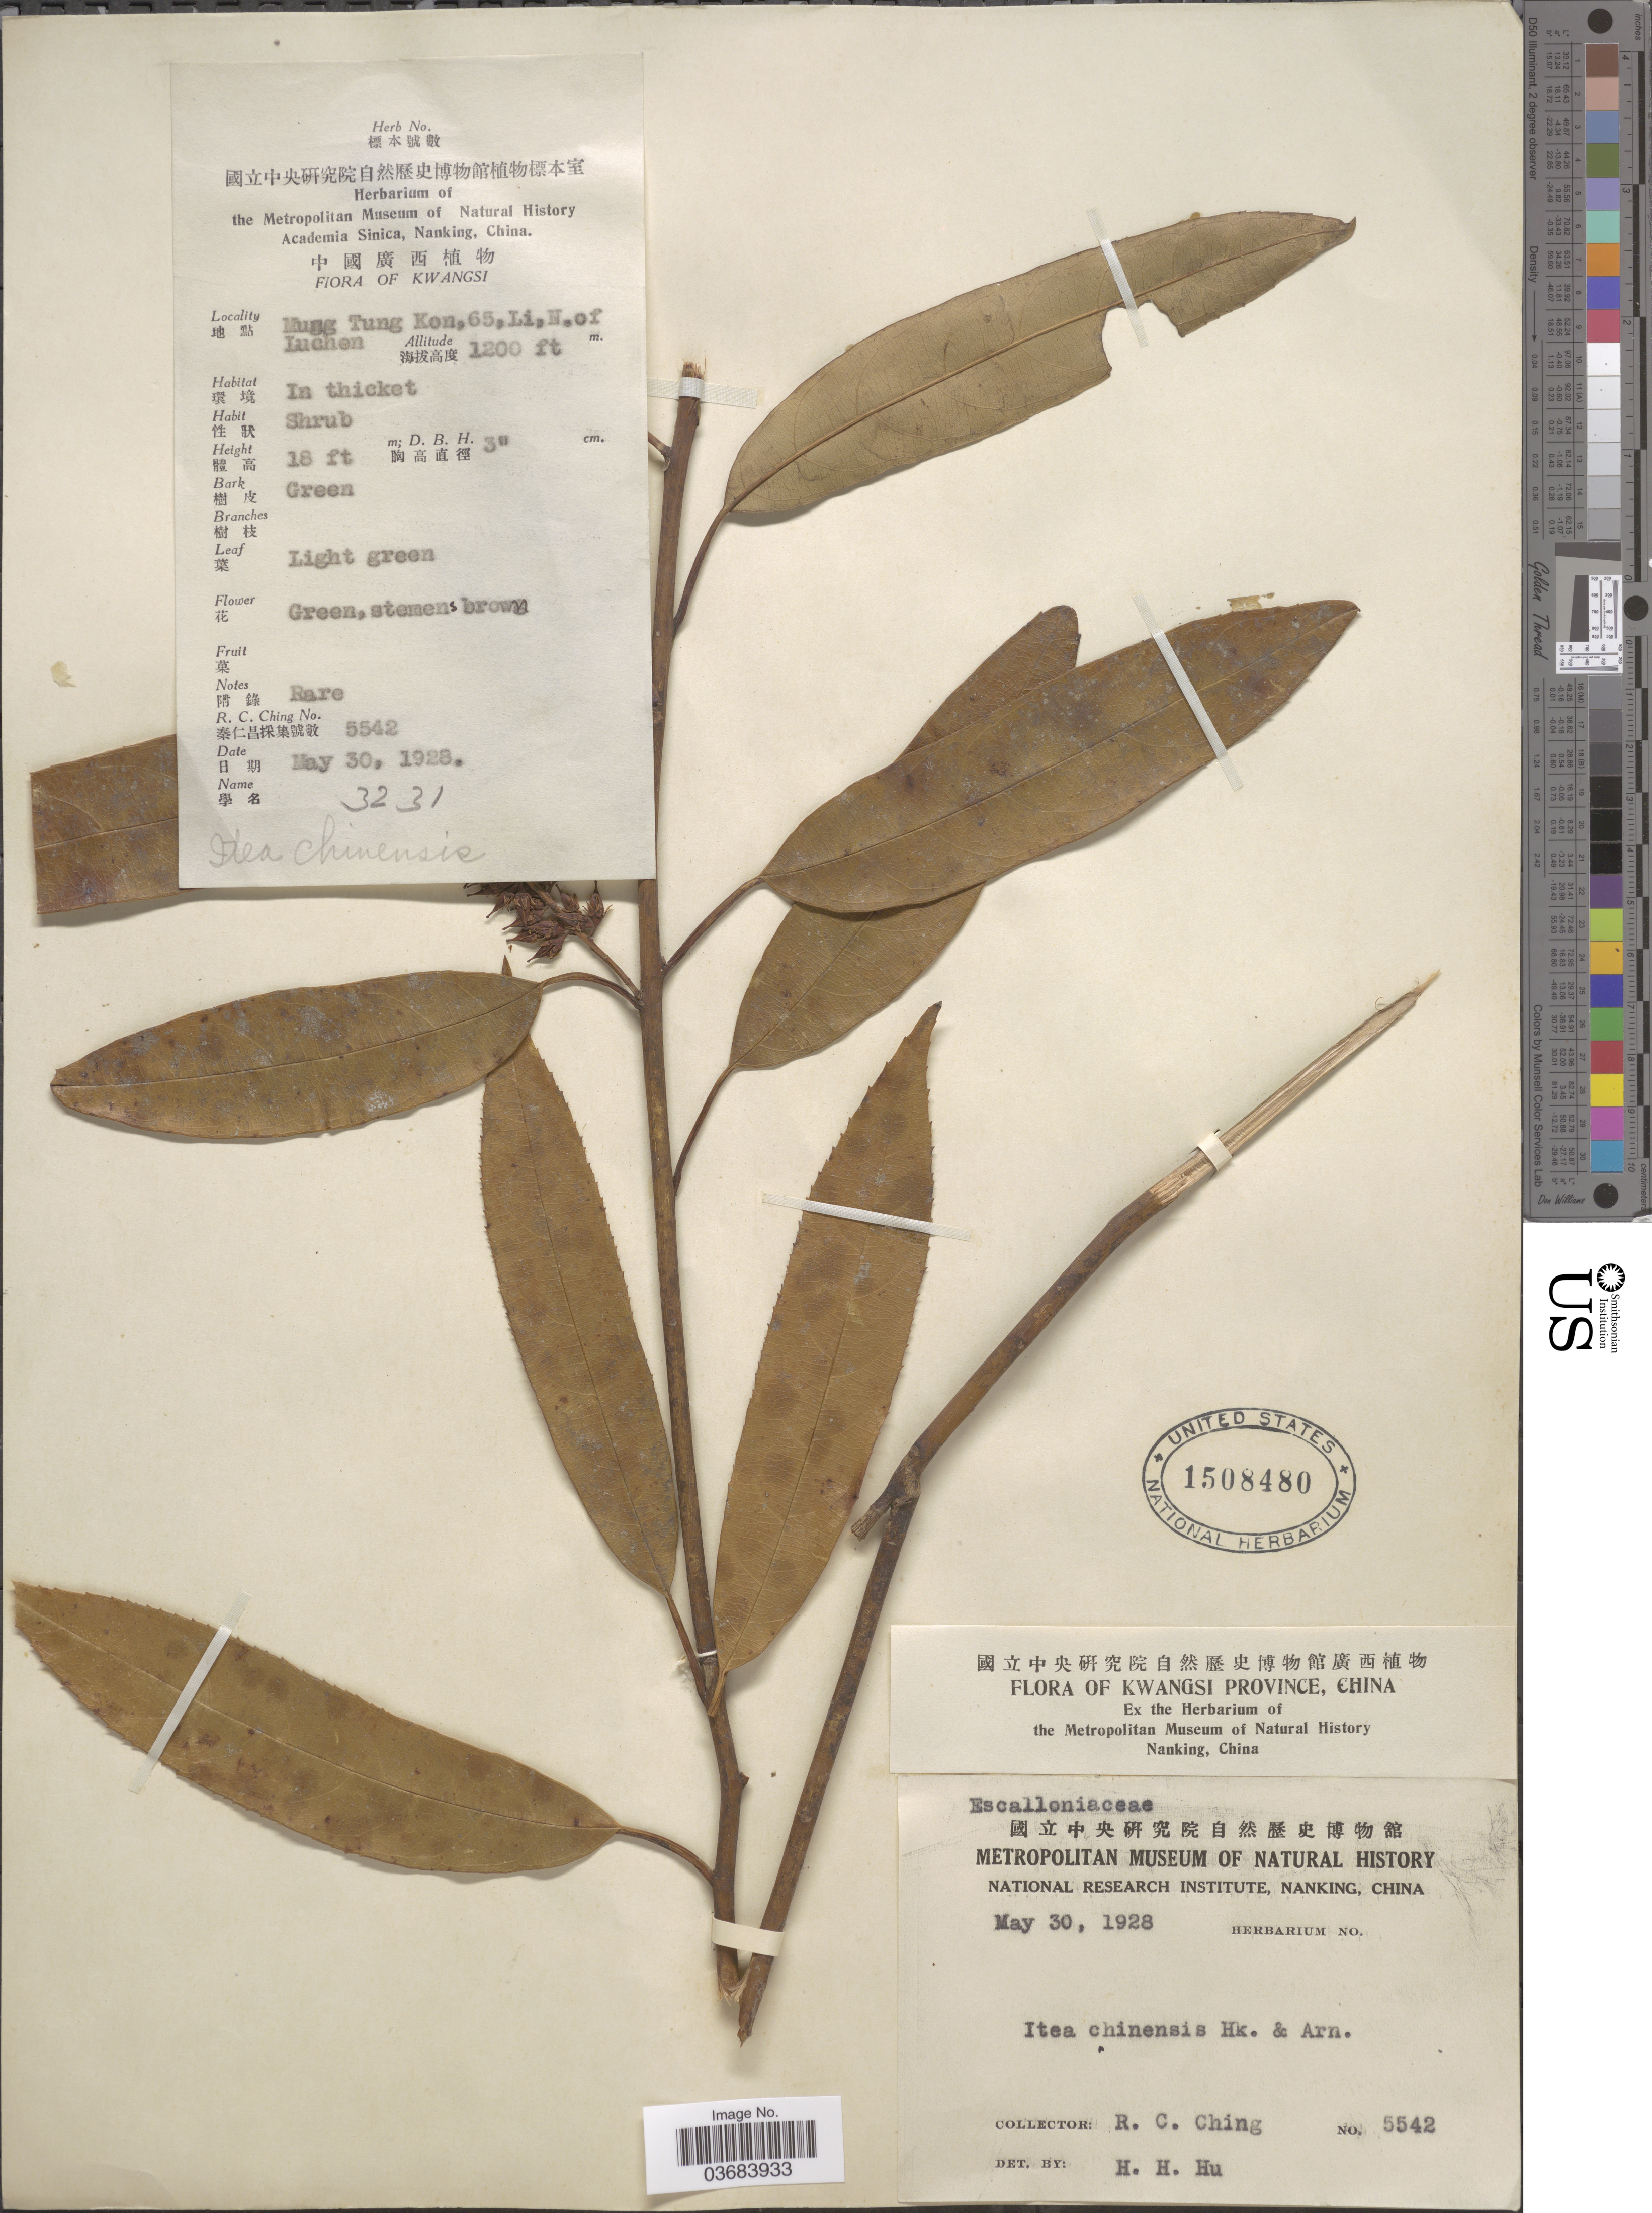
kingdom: Plantae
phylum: Tracheophyta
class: Magnoliopsida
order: Saxifragales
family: Iteaceae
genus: Itea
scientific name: Itea chinensis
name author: W. Hook. & H.J. Arn.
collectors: R. C. Ching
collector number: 5542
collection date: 1928-05-30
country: China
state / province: Guangxi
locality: Kwangsi Province. Mung Tung Kon, 65, Li. N. of Luchen.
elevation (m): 366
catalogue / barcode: US 1508480